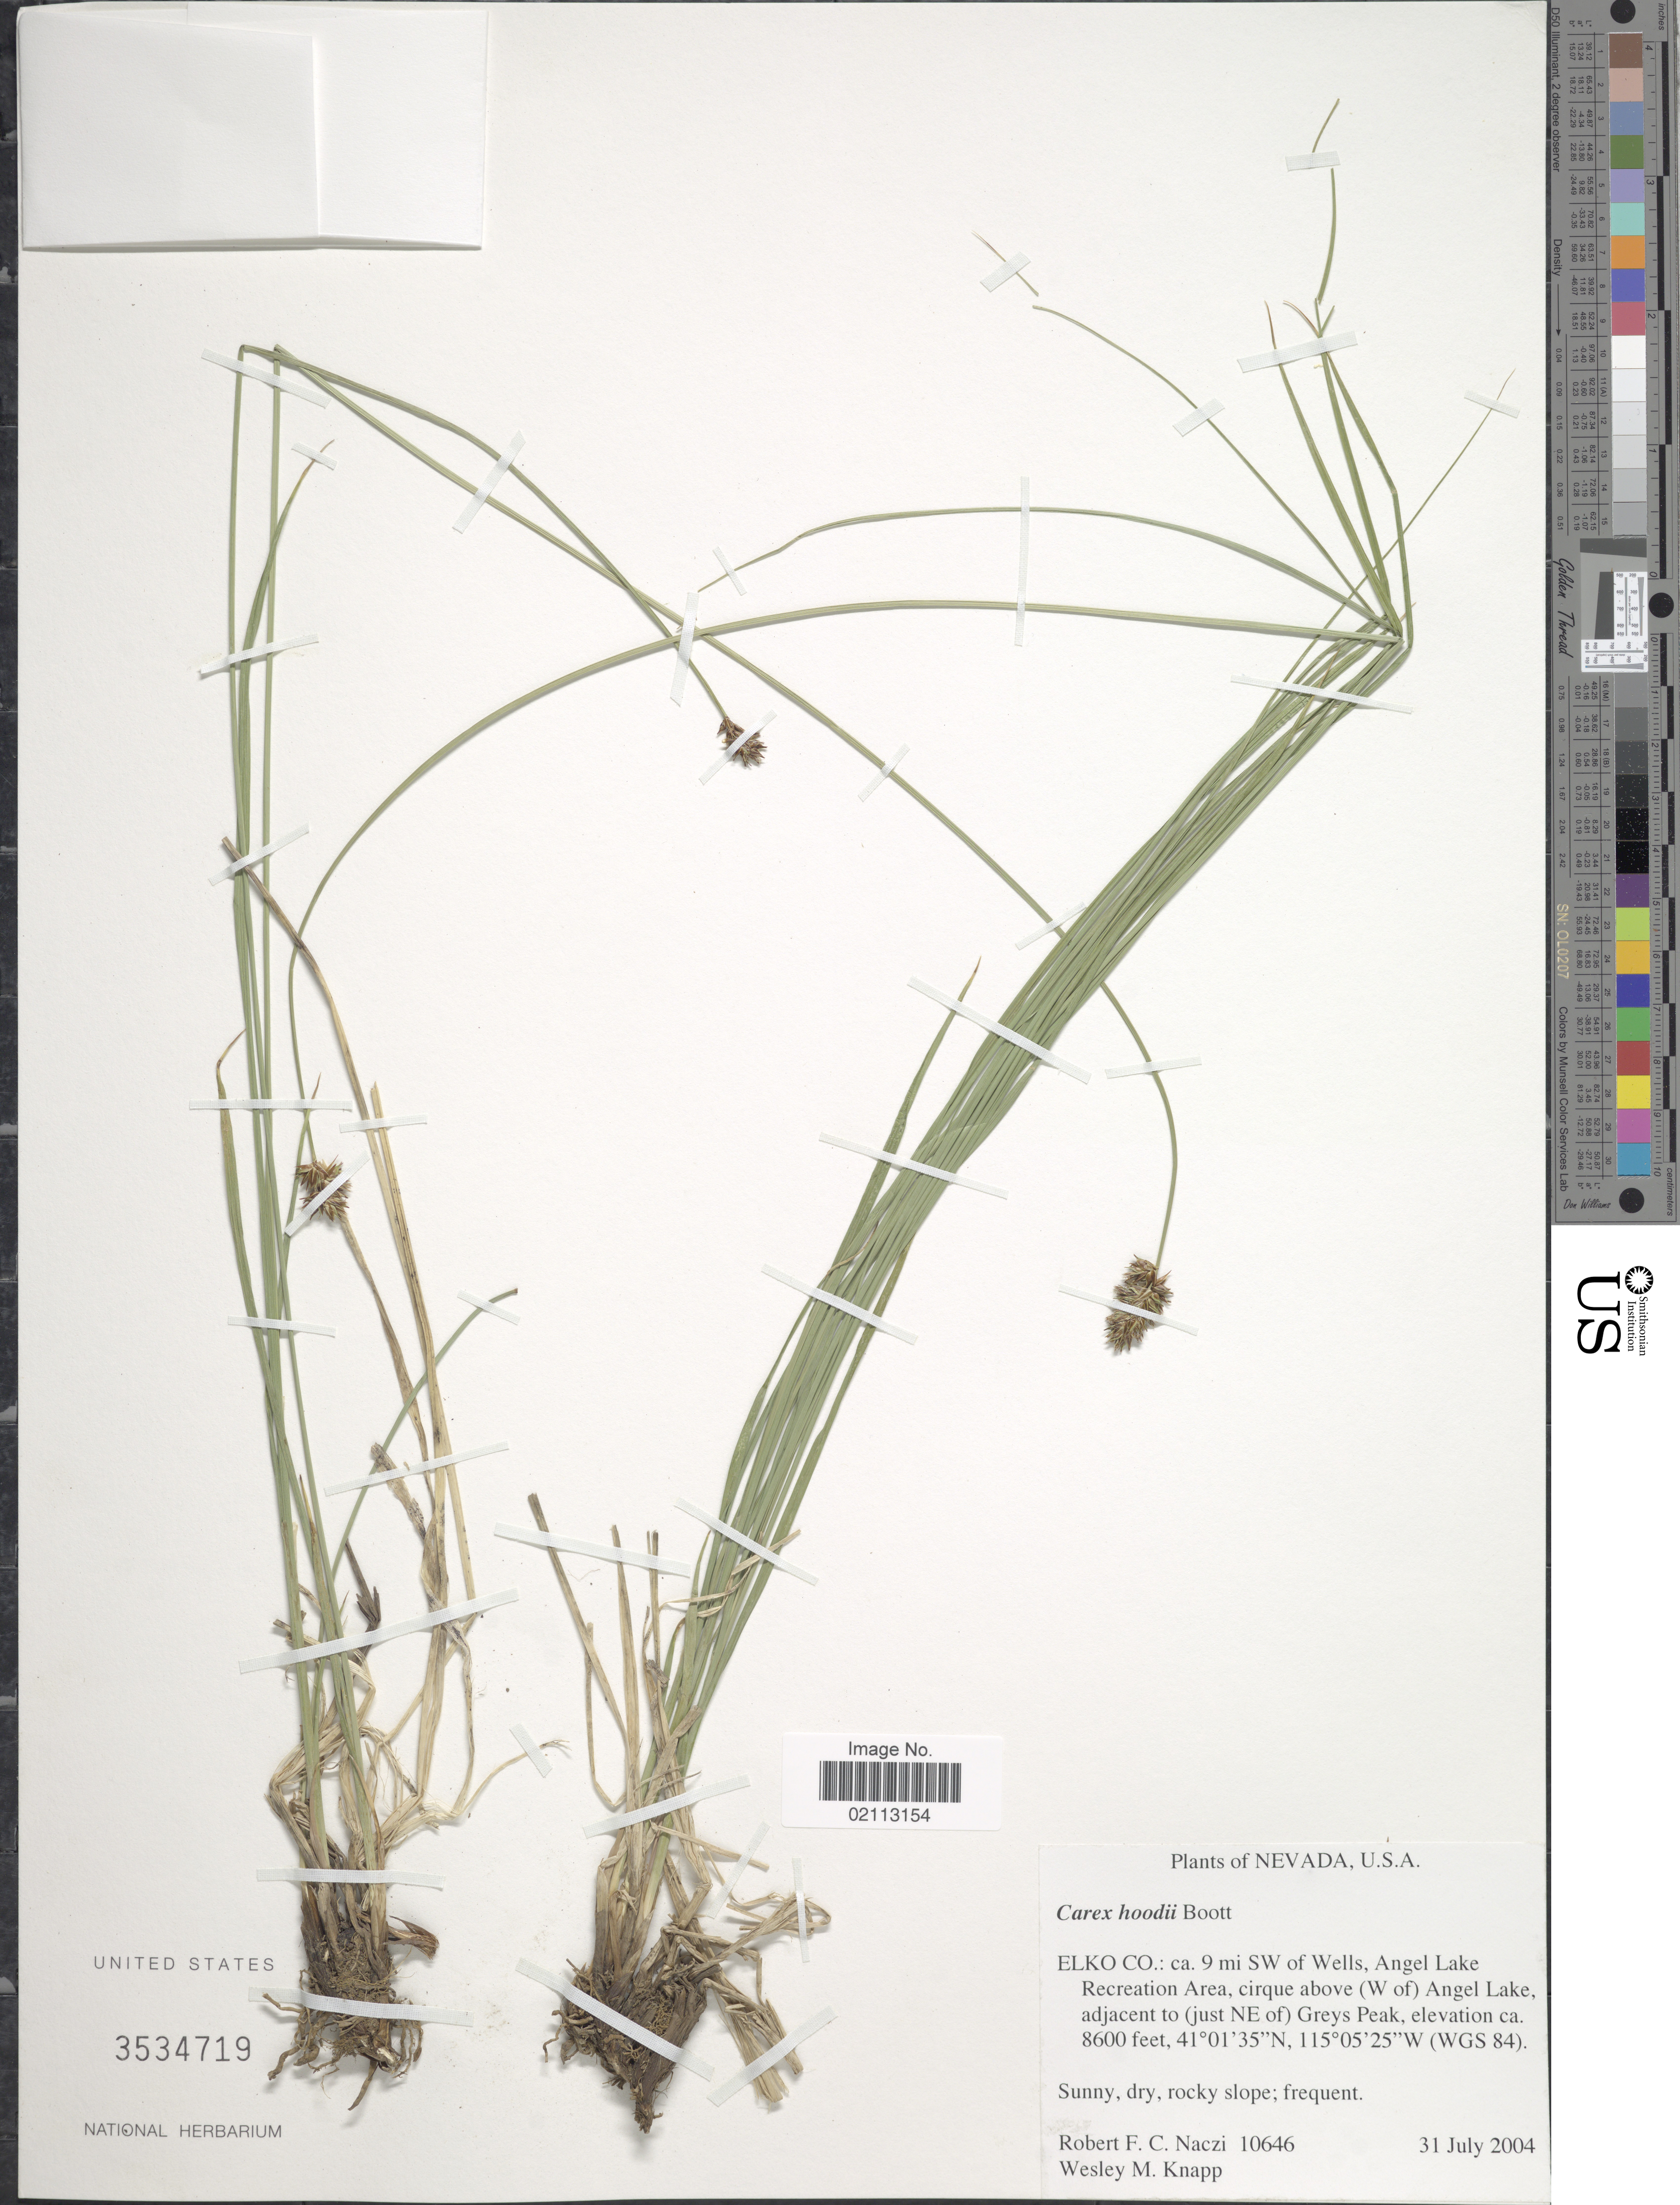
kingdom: Plantae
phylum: Tracheophyta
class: Liliopsida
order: Poales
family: Cyperaceae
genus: Carex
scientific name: Carex hoodii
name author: Boott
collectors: R. F. C. Naczi & W. Knapp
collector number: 10646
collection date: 2004-07-31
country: United States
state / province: Nevada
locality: Elko Co.: ca. 9 mi SW of Wells, Angel Lake Recreation Area, cirque above (W of) Angel Lake, adjacent to (just NE of) Greys Peak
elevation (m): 2621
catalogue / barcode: US 3534719